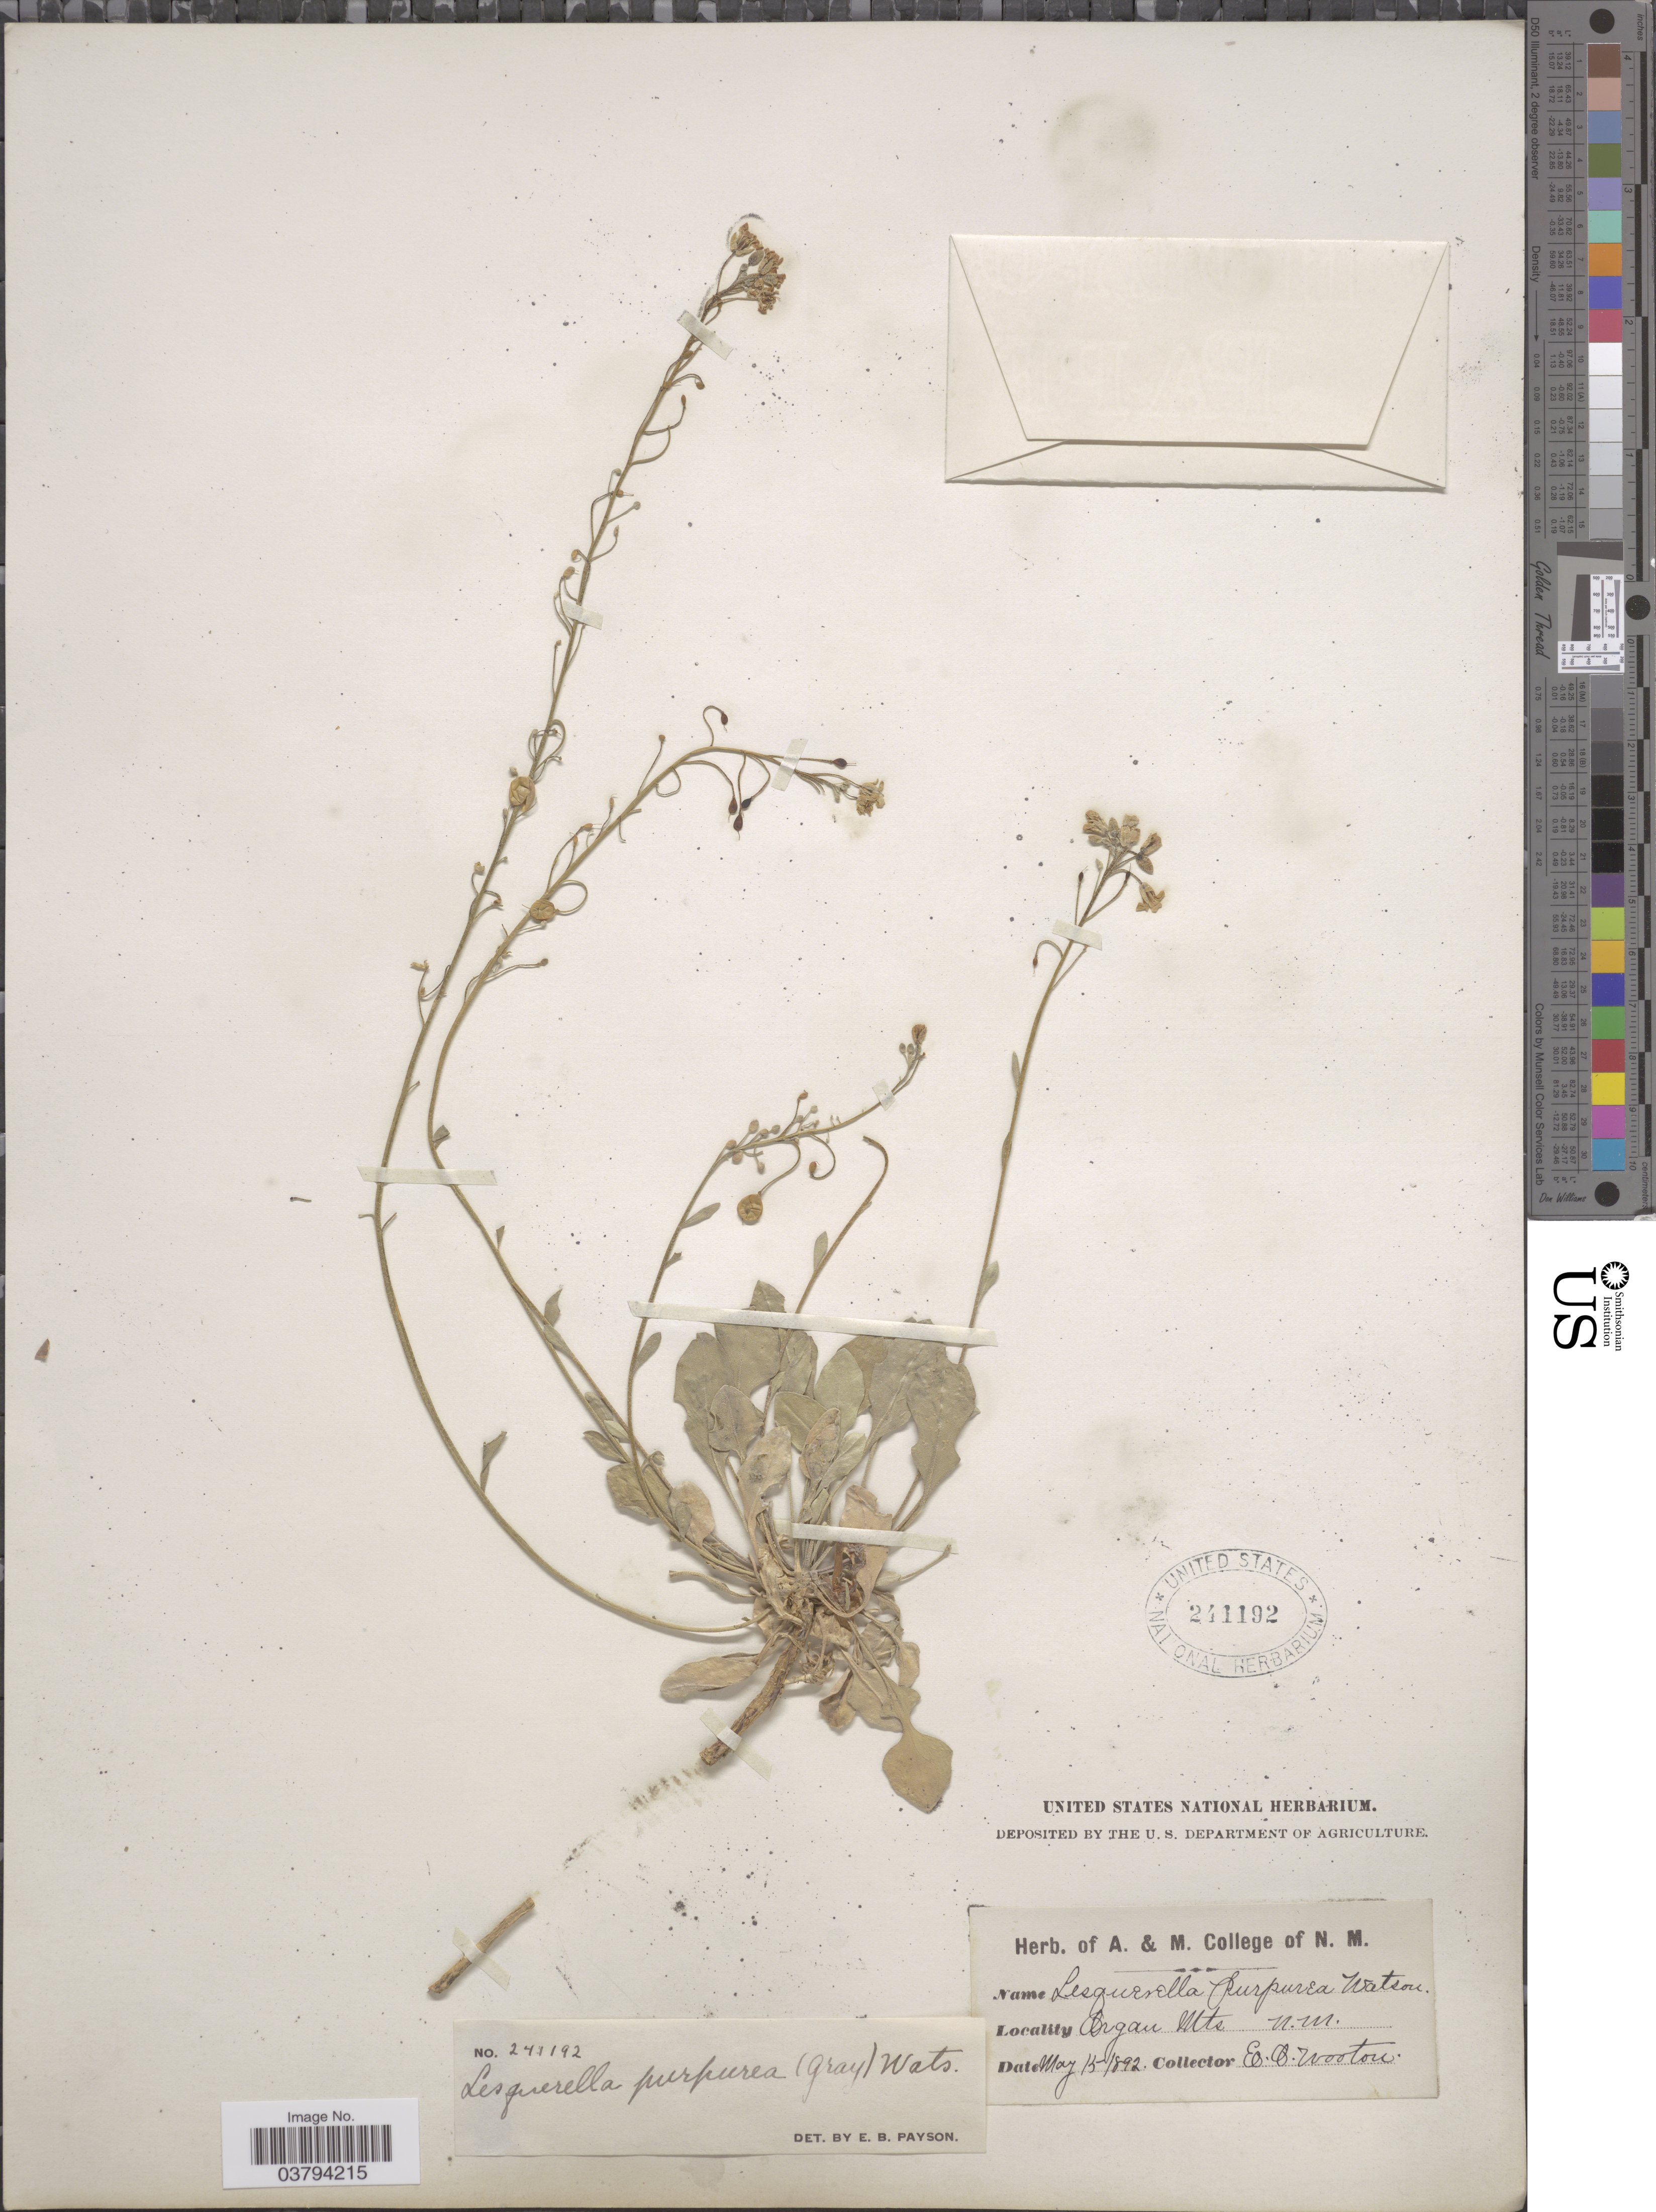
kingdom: Plantae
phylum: Tracheophyta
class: Magnoliopsida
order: Brassicales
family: Brassicaceae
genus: Lesquerella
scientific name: Lesquerella purpurea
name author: (A. Gray) S. Watson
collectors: E. O. Wooton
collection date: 1892-05-15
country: United States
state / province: New Mexico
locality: Organ Mts.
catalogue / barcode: US 241192